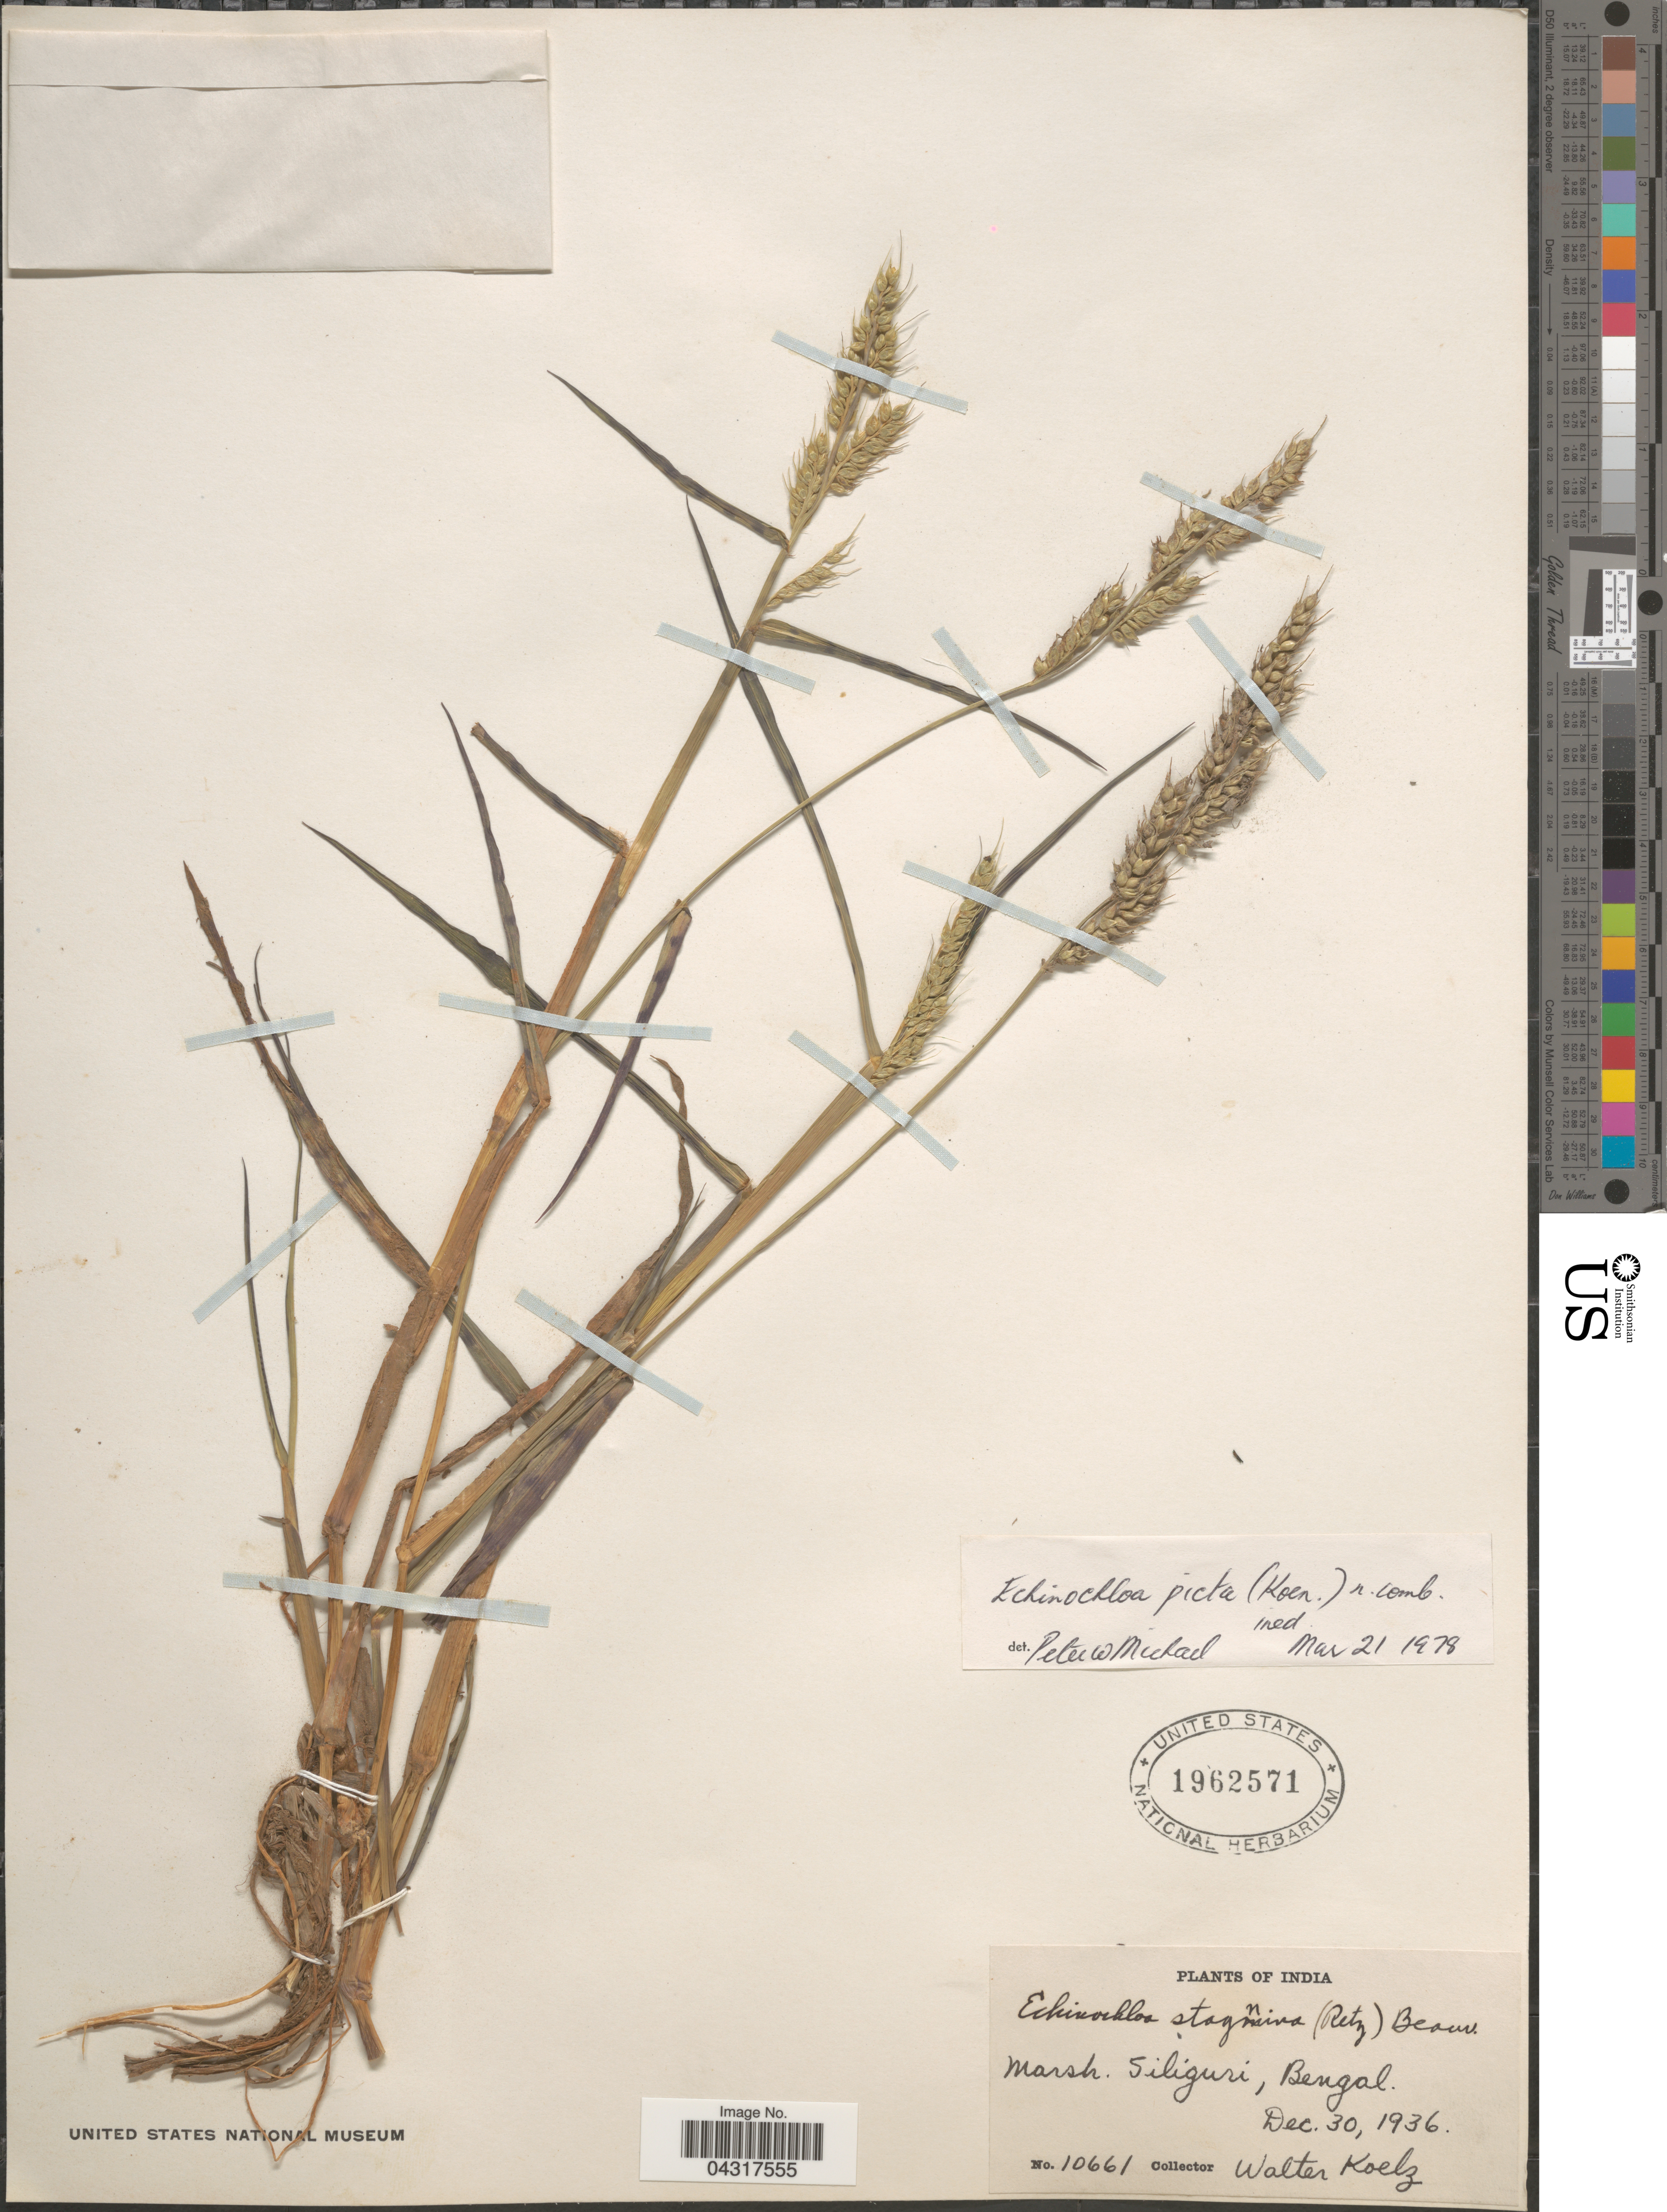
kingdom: Plantae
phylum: Tracheophyta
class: Liliopsida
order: Poales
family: Poaceae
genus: Echinochloa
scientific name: Echinochloa picta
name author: (K.D. Koenig) Michael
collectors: W. N. Koelz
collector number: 10661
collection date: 1936-12-30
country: India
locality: Marsh. Siliguri, Bengal.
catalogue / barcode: US 1962571